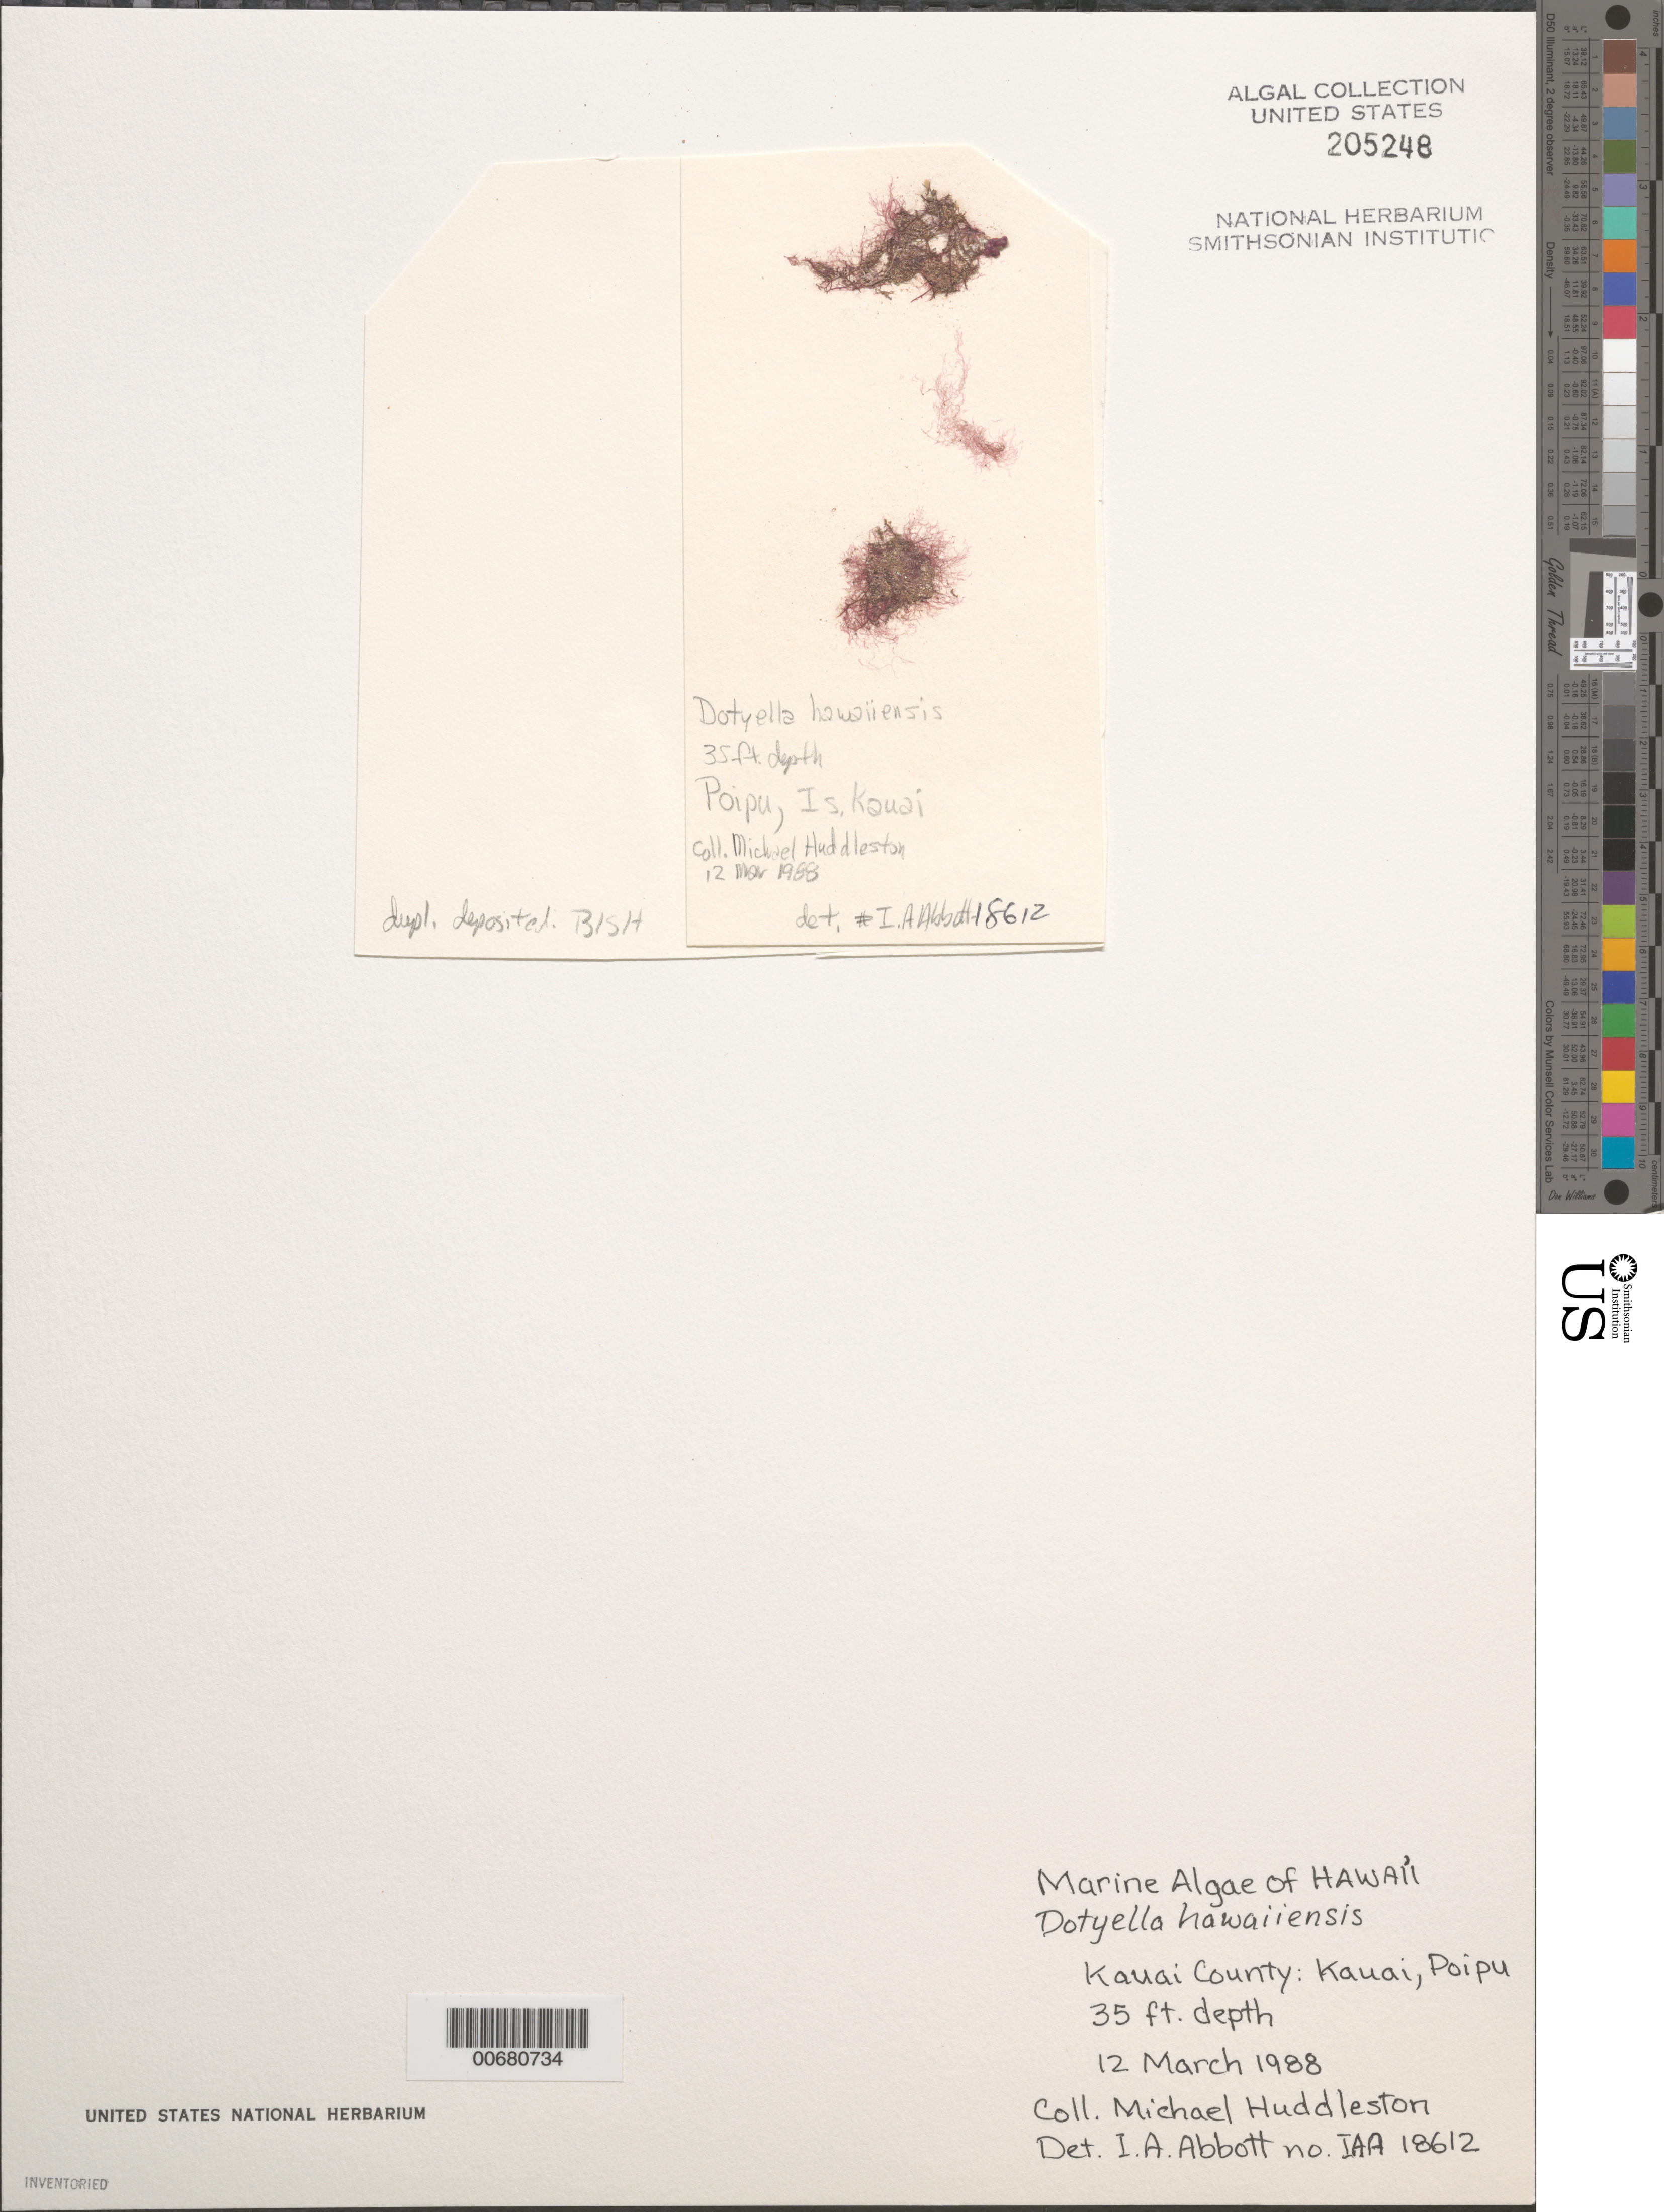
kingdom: Plantae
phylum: Rhodophyta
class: Florideophyceae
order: Ceramiales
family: Sarcomeniaceae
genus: Dotyella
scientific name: Dotyella hawaiiensis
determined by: Abbott, Isabella A.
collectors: M. Huddleston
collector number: IAA 18612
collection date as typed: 12 Mar 1988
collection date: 1988-03-12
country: United States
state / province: Hawaii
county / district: Kauai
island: Kaua'i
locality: Poipu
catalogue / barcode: US 205248